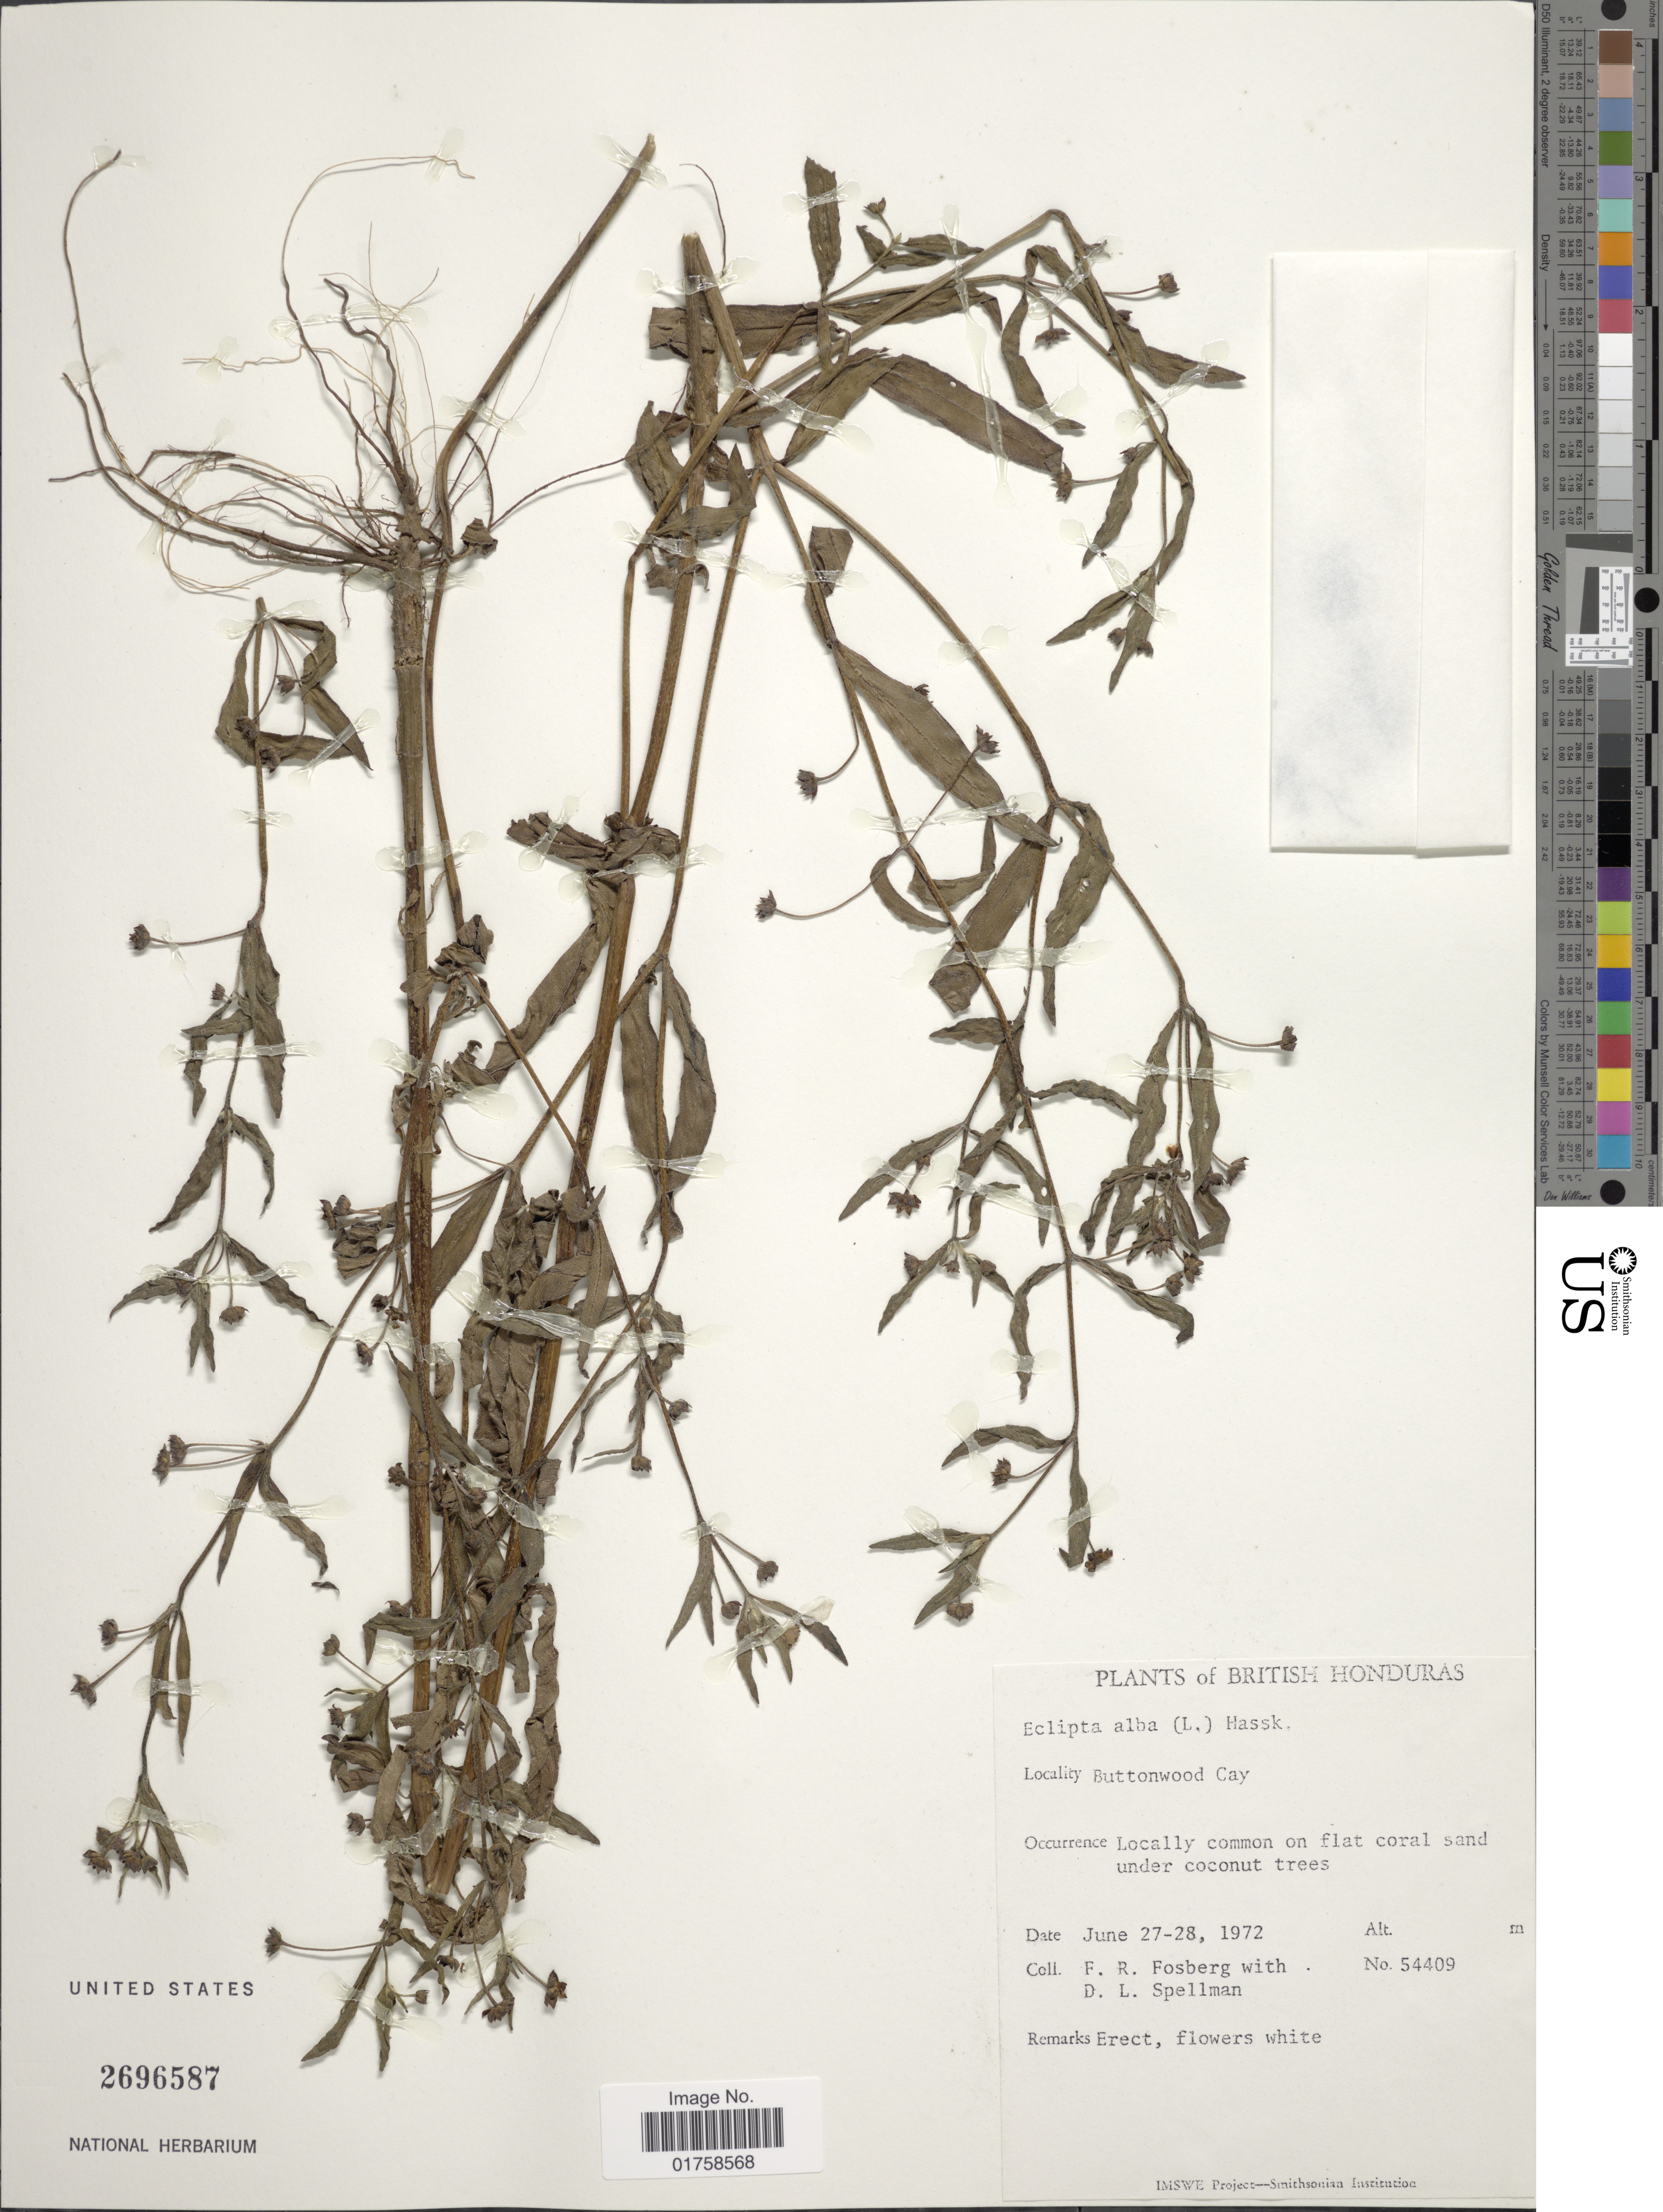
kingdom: Plantae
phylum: Tracheophyta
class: Magnoliopsida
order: Asterales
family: Asteraceae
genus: Eclipta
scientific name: Eclipta alba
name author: (L.) Hassk.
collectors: F. R. Fosberg & D. L. Spellman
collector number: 54409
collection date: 1972-06-27/1972-06-28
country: Belize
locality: British Honduras. Buttonwood Cay.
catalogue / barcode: US 2696587